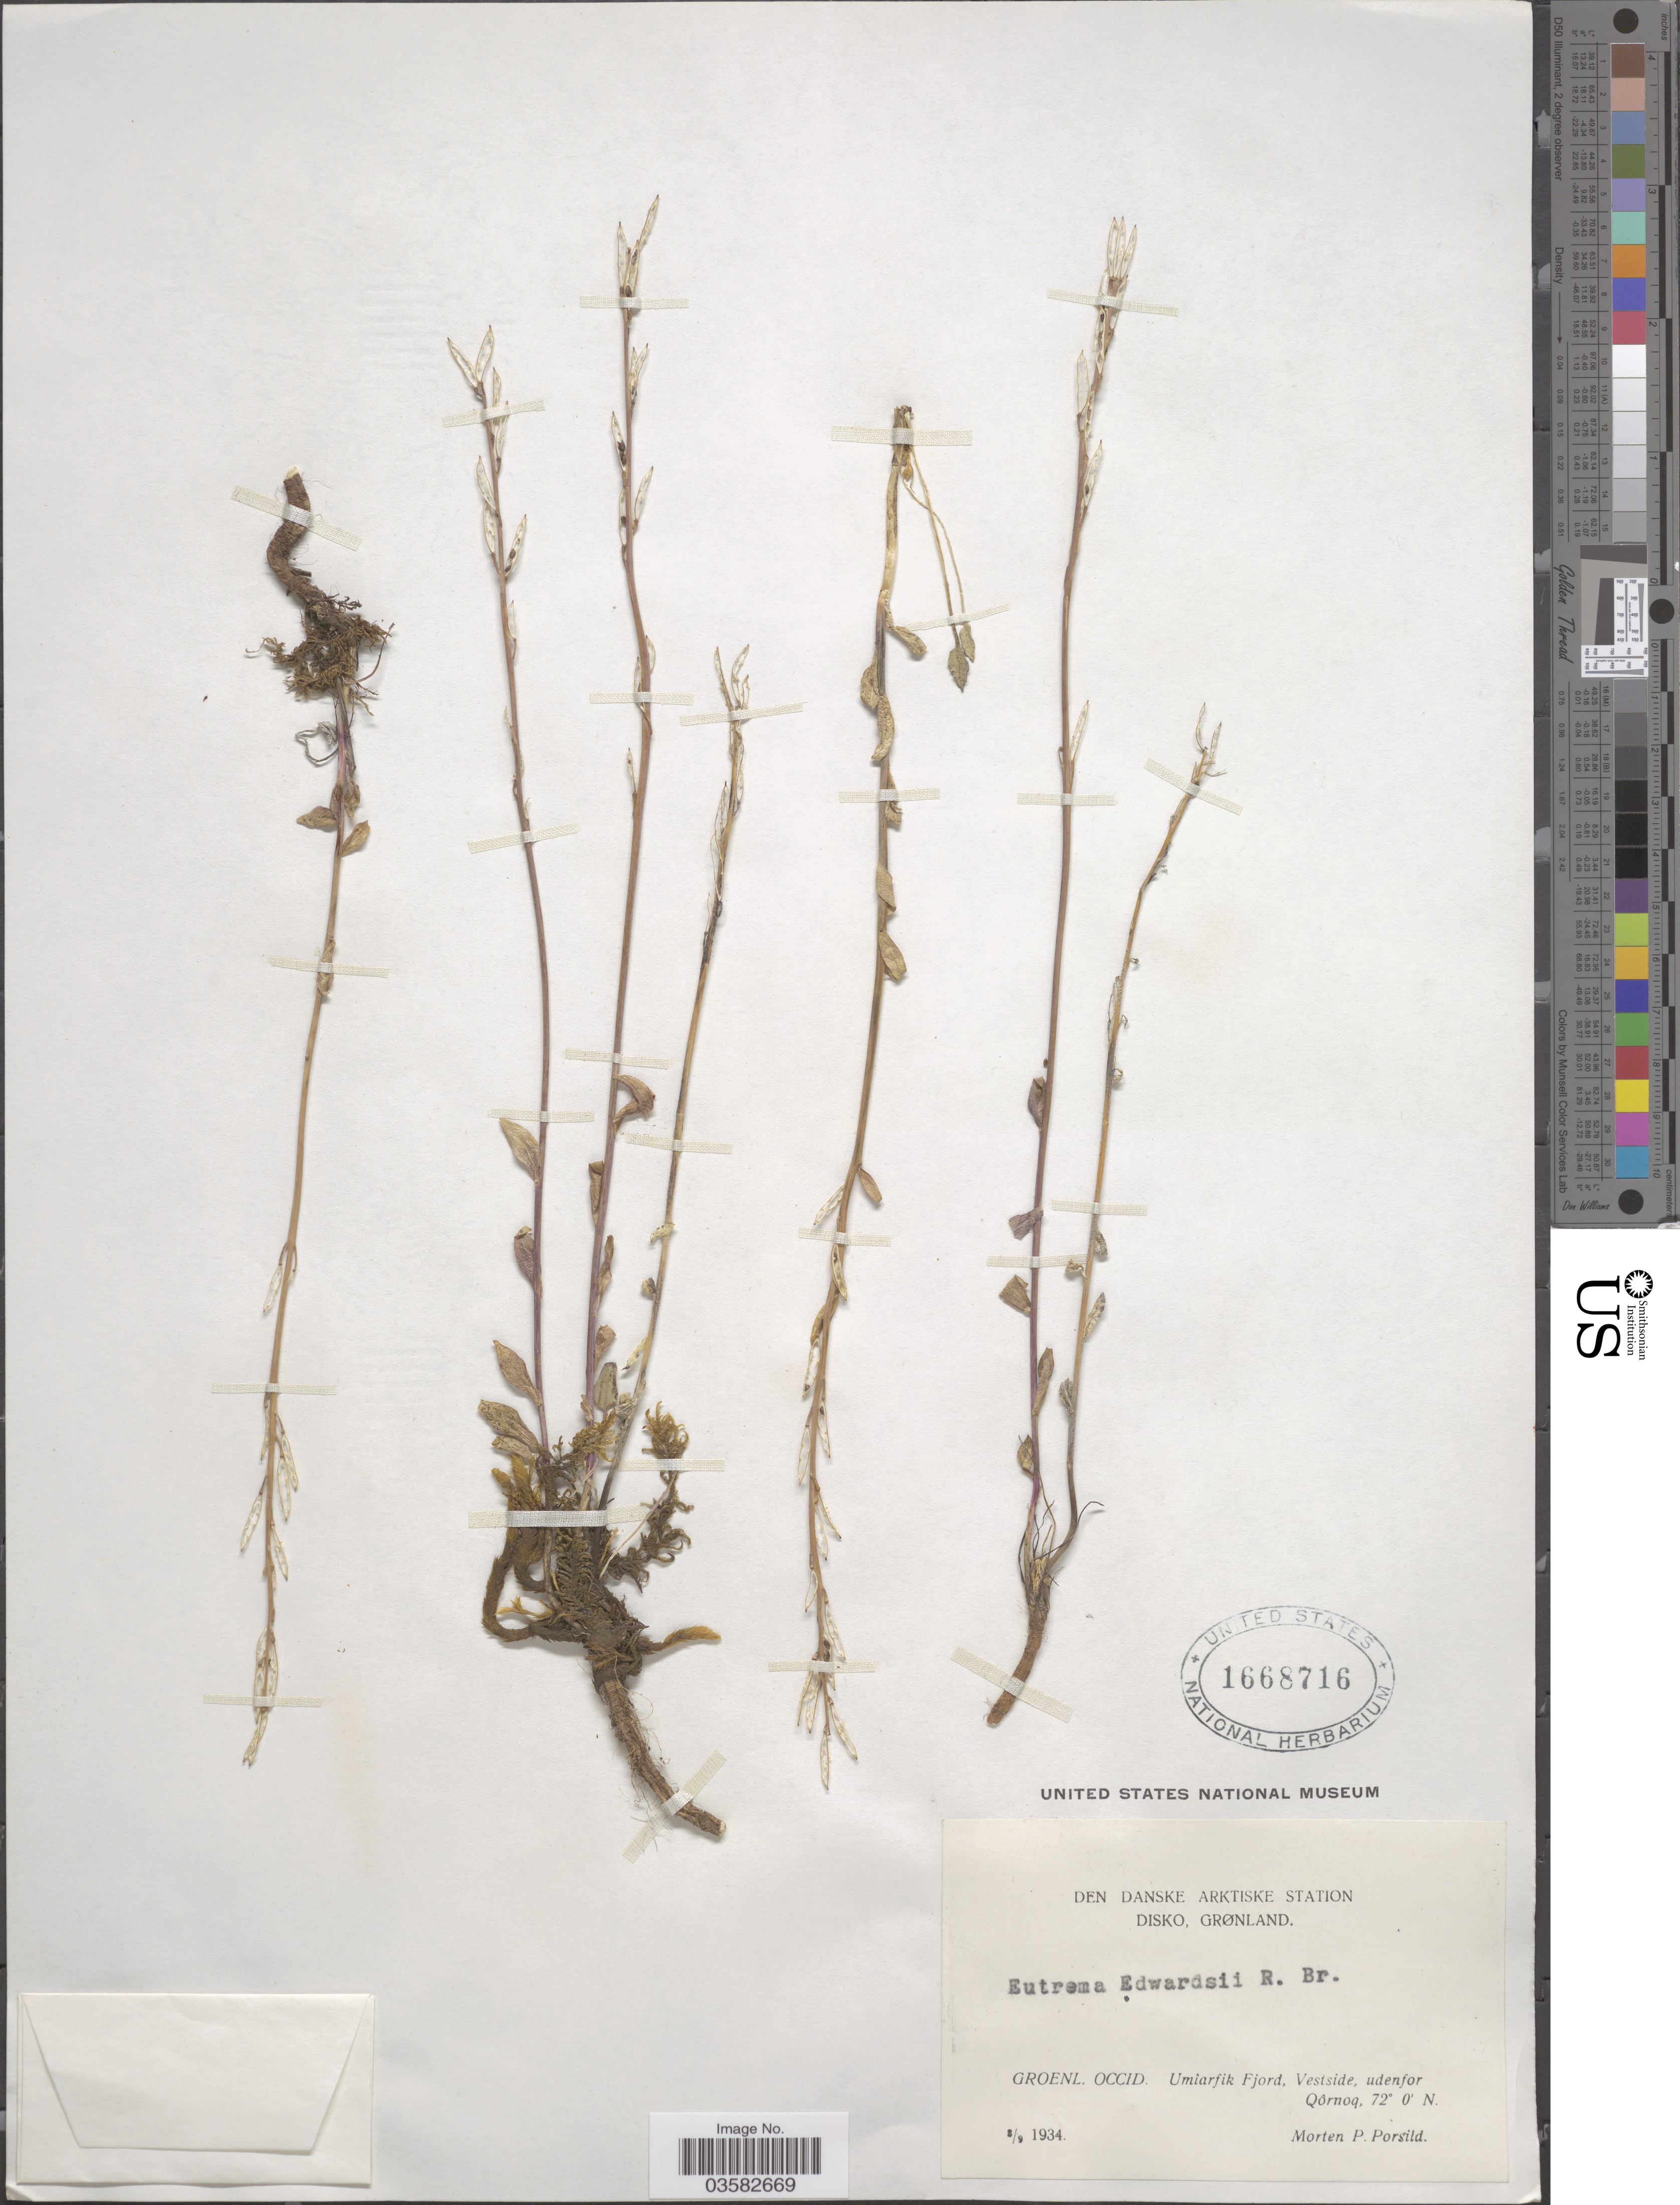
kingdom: Plantae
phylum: Tracheophyta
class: Magnoliopsida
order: Brassicales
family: Brassicaceae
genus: Eutrema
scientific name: Eutrema edwardsii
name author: R. Br.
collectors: M. P. Porsild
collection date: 1934-09-08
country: Greenland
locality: Den Danske Arktiske Station. Disko, Grønland. Groenl. Occid. Umîarfik Fjord, Vestside, udenfor Qôrnoq.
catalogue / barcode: US 1668716